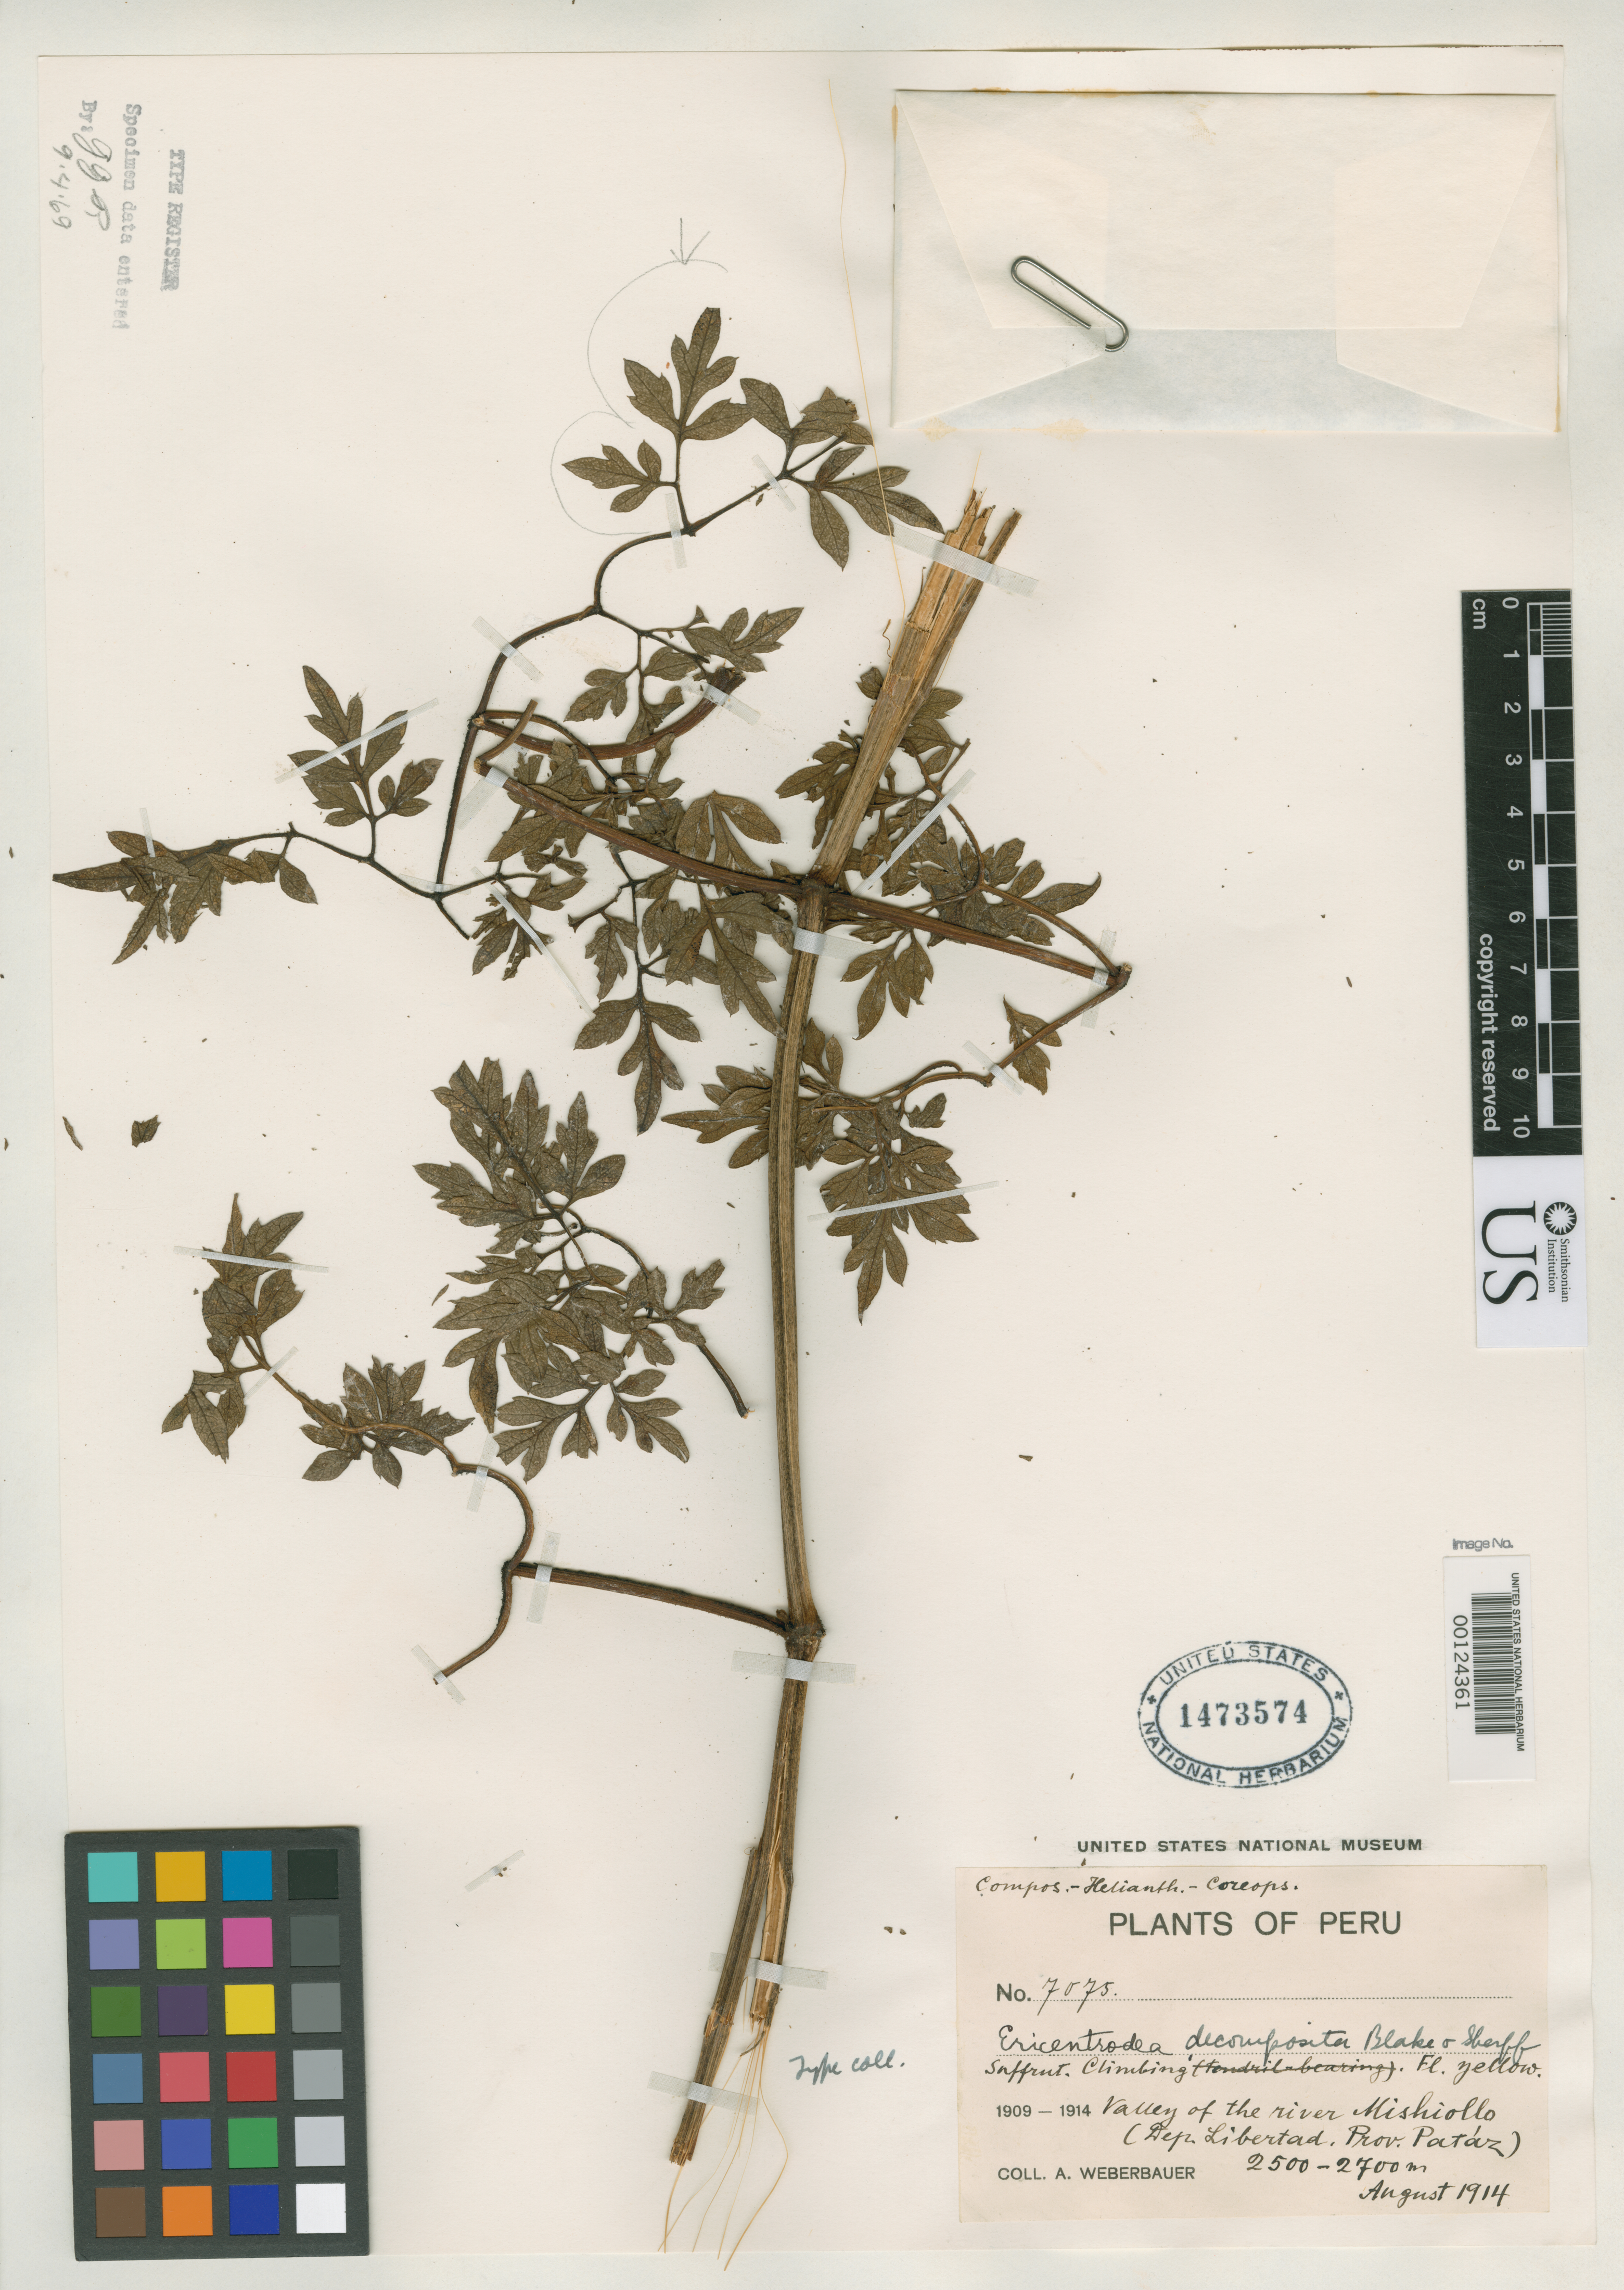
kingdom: Plantae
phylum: Tracheophyta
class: Magnoliopsida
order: Asterales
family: Asteraceae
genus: Ericentrodea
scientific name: Ericentrodea decomposita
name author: S.F. Blake & Sherff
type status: Type Collection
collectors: A. Weberbauer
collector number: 7075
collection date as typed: Aug 1914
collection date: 1914-08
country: Peru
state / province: La Libertad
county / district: Pataz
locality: Valley of the River Mishiollo.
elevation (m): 2500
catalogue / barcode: US 1473574